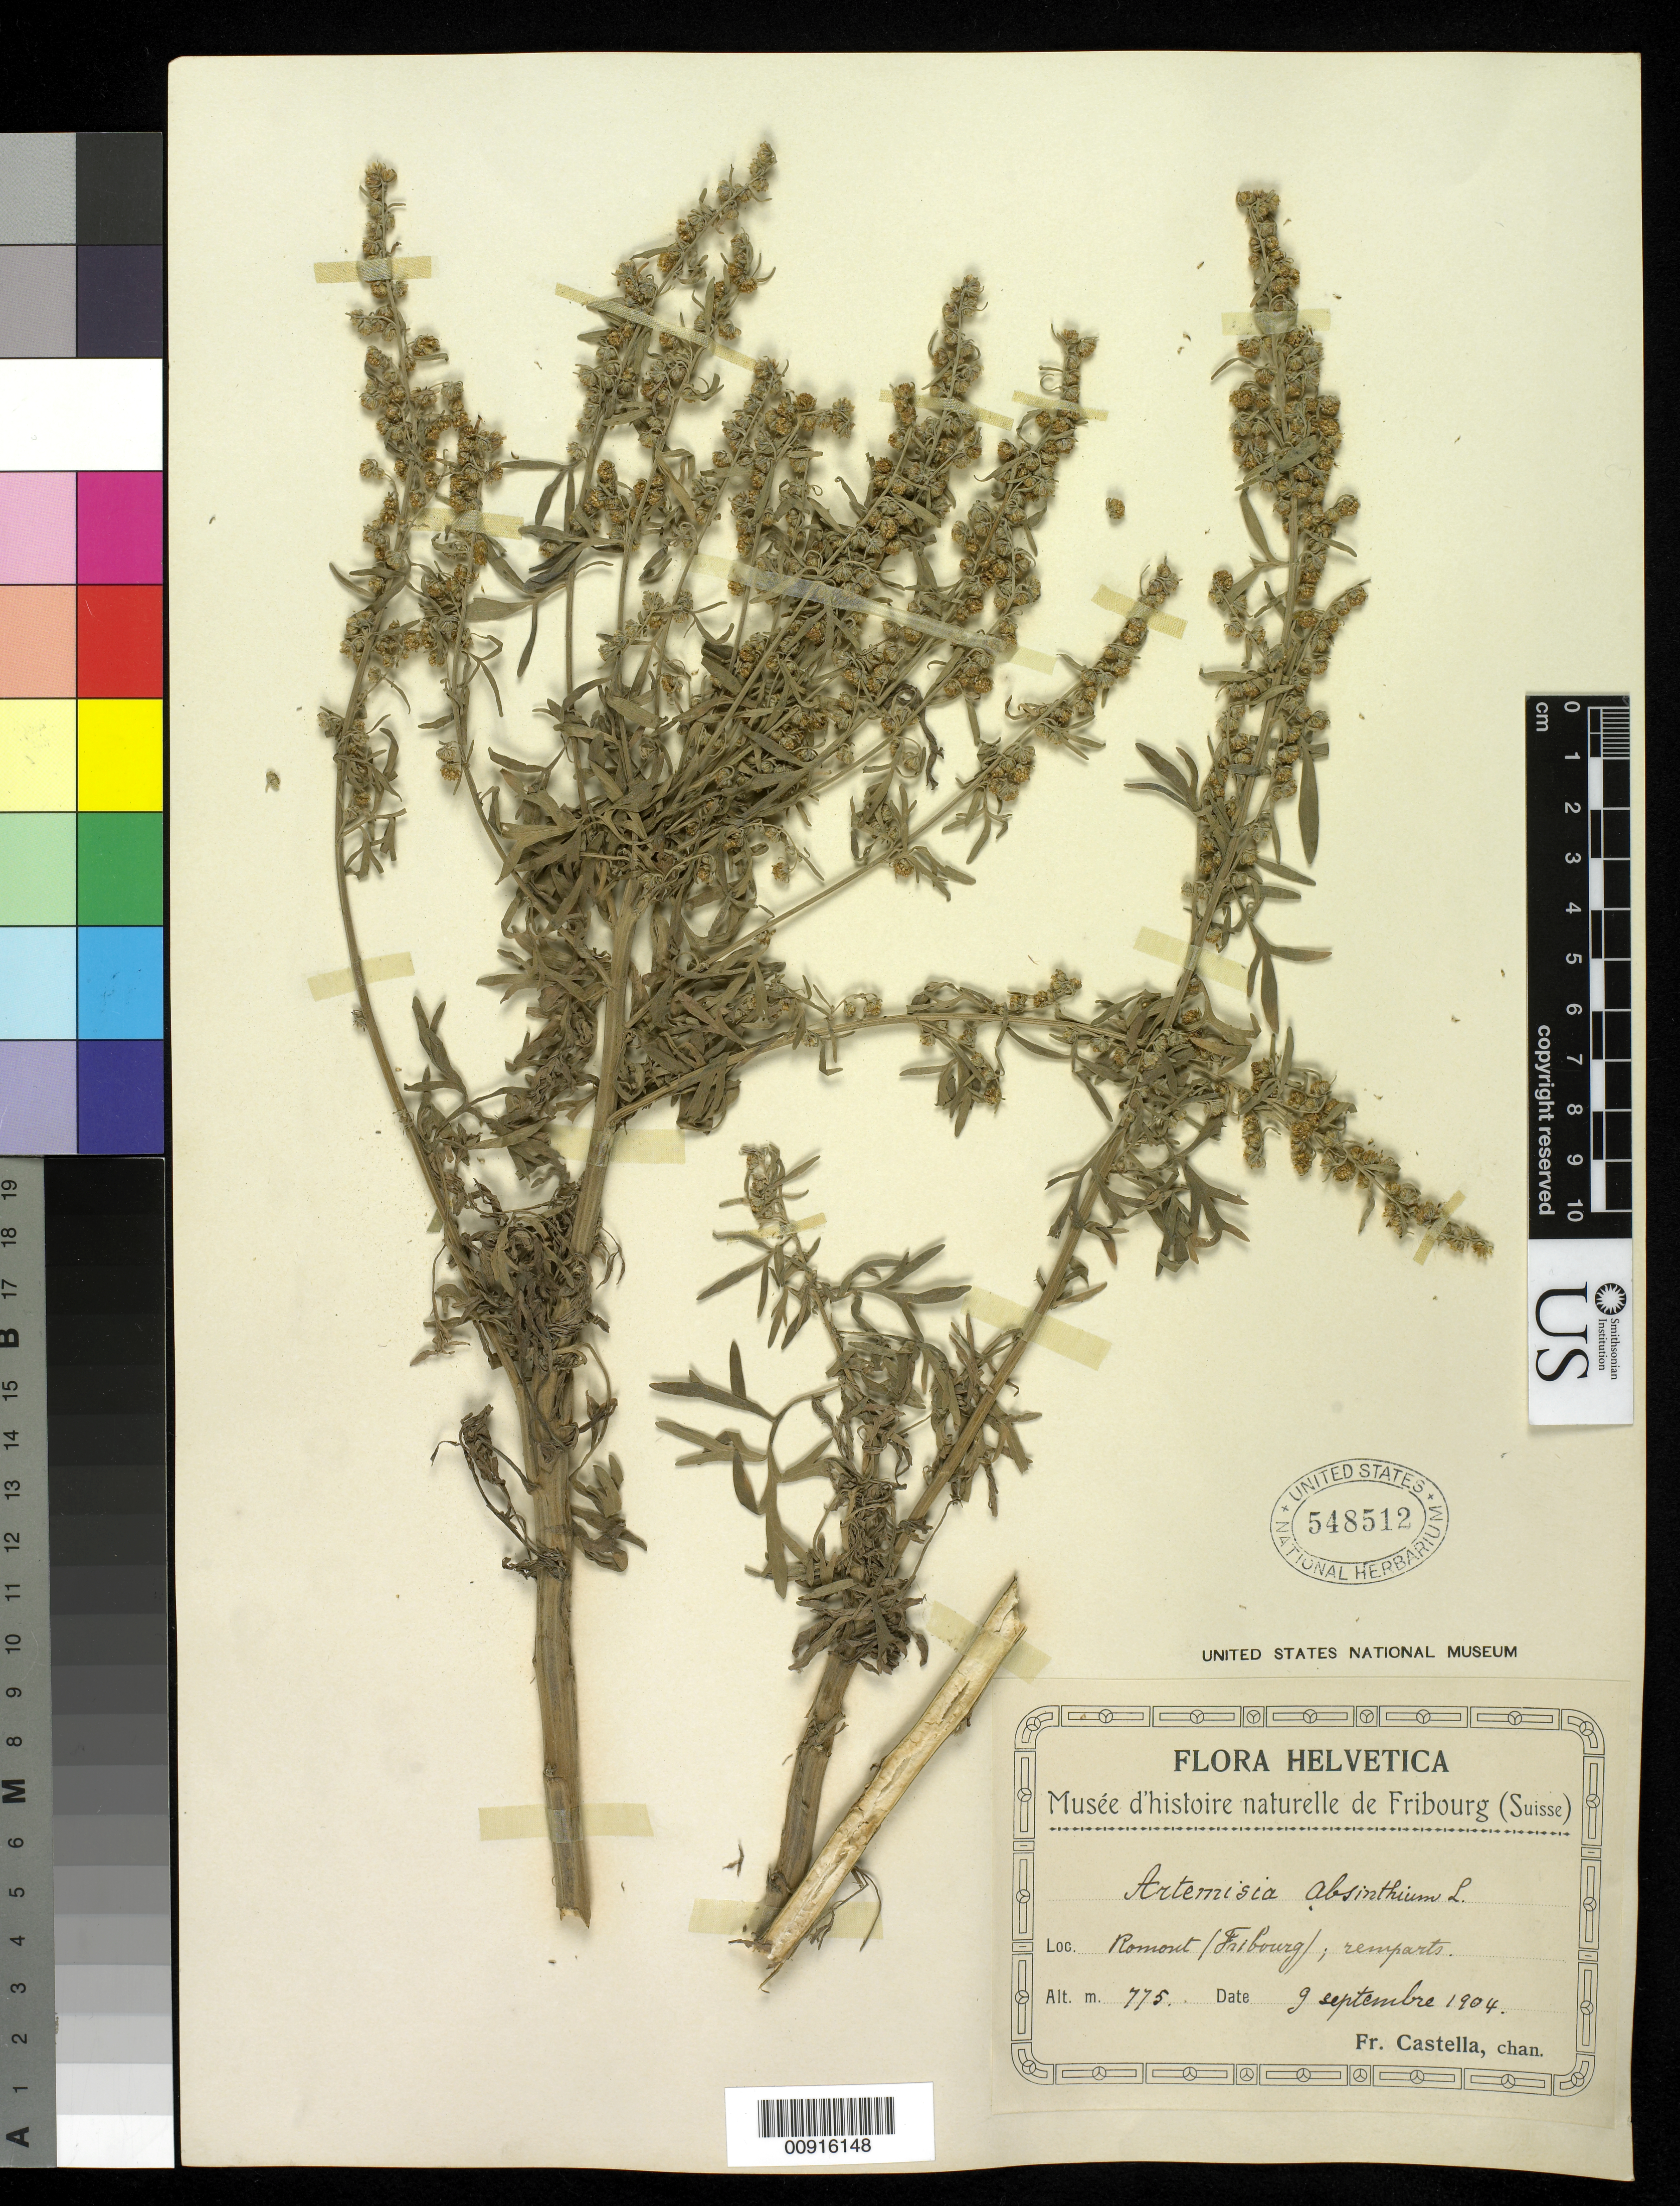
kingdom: Plantae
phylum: Tracheophyta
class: Magnoliopsida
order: Asterales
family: Asteraceae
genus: Artemisia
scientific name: Artemisia absinthium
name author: L.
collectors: Fr. Castella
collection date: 1904-09-09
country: Switzerland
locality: Romont/Fribourg/ ; remparts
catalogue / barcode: US 548512